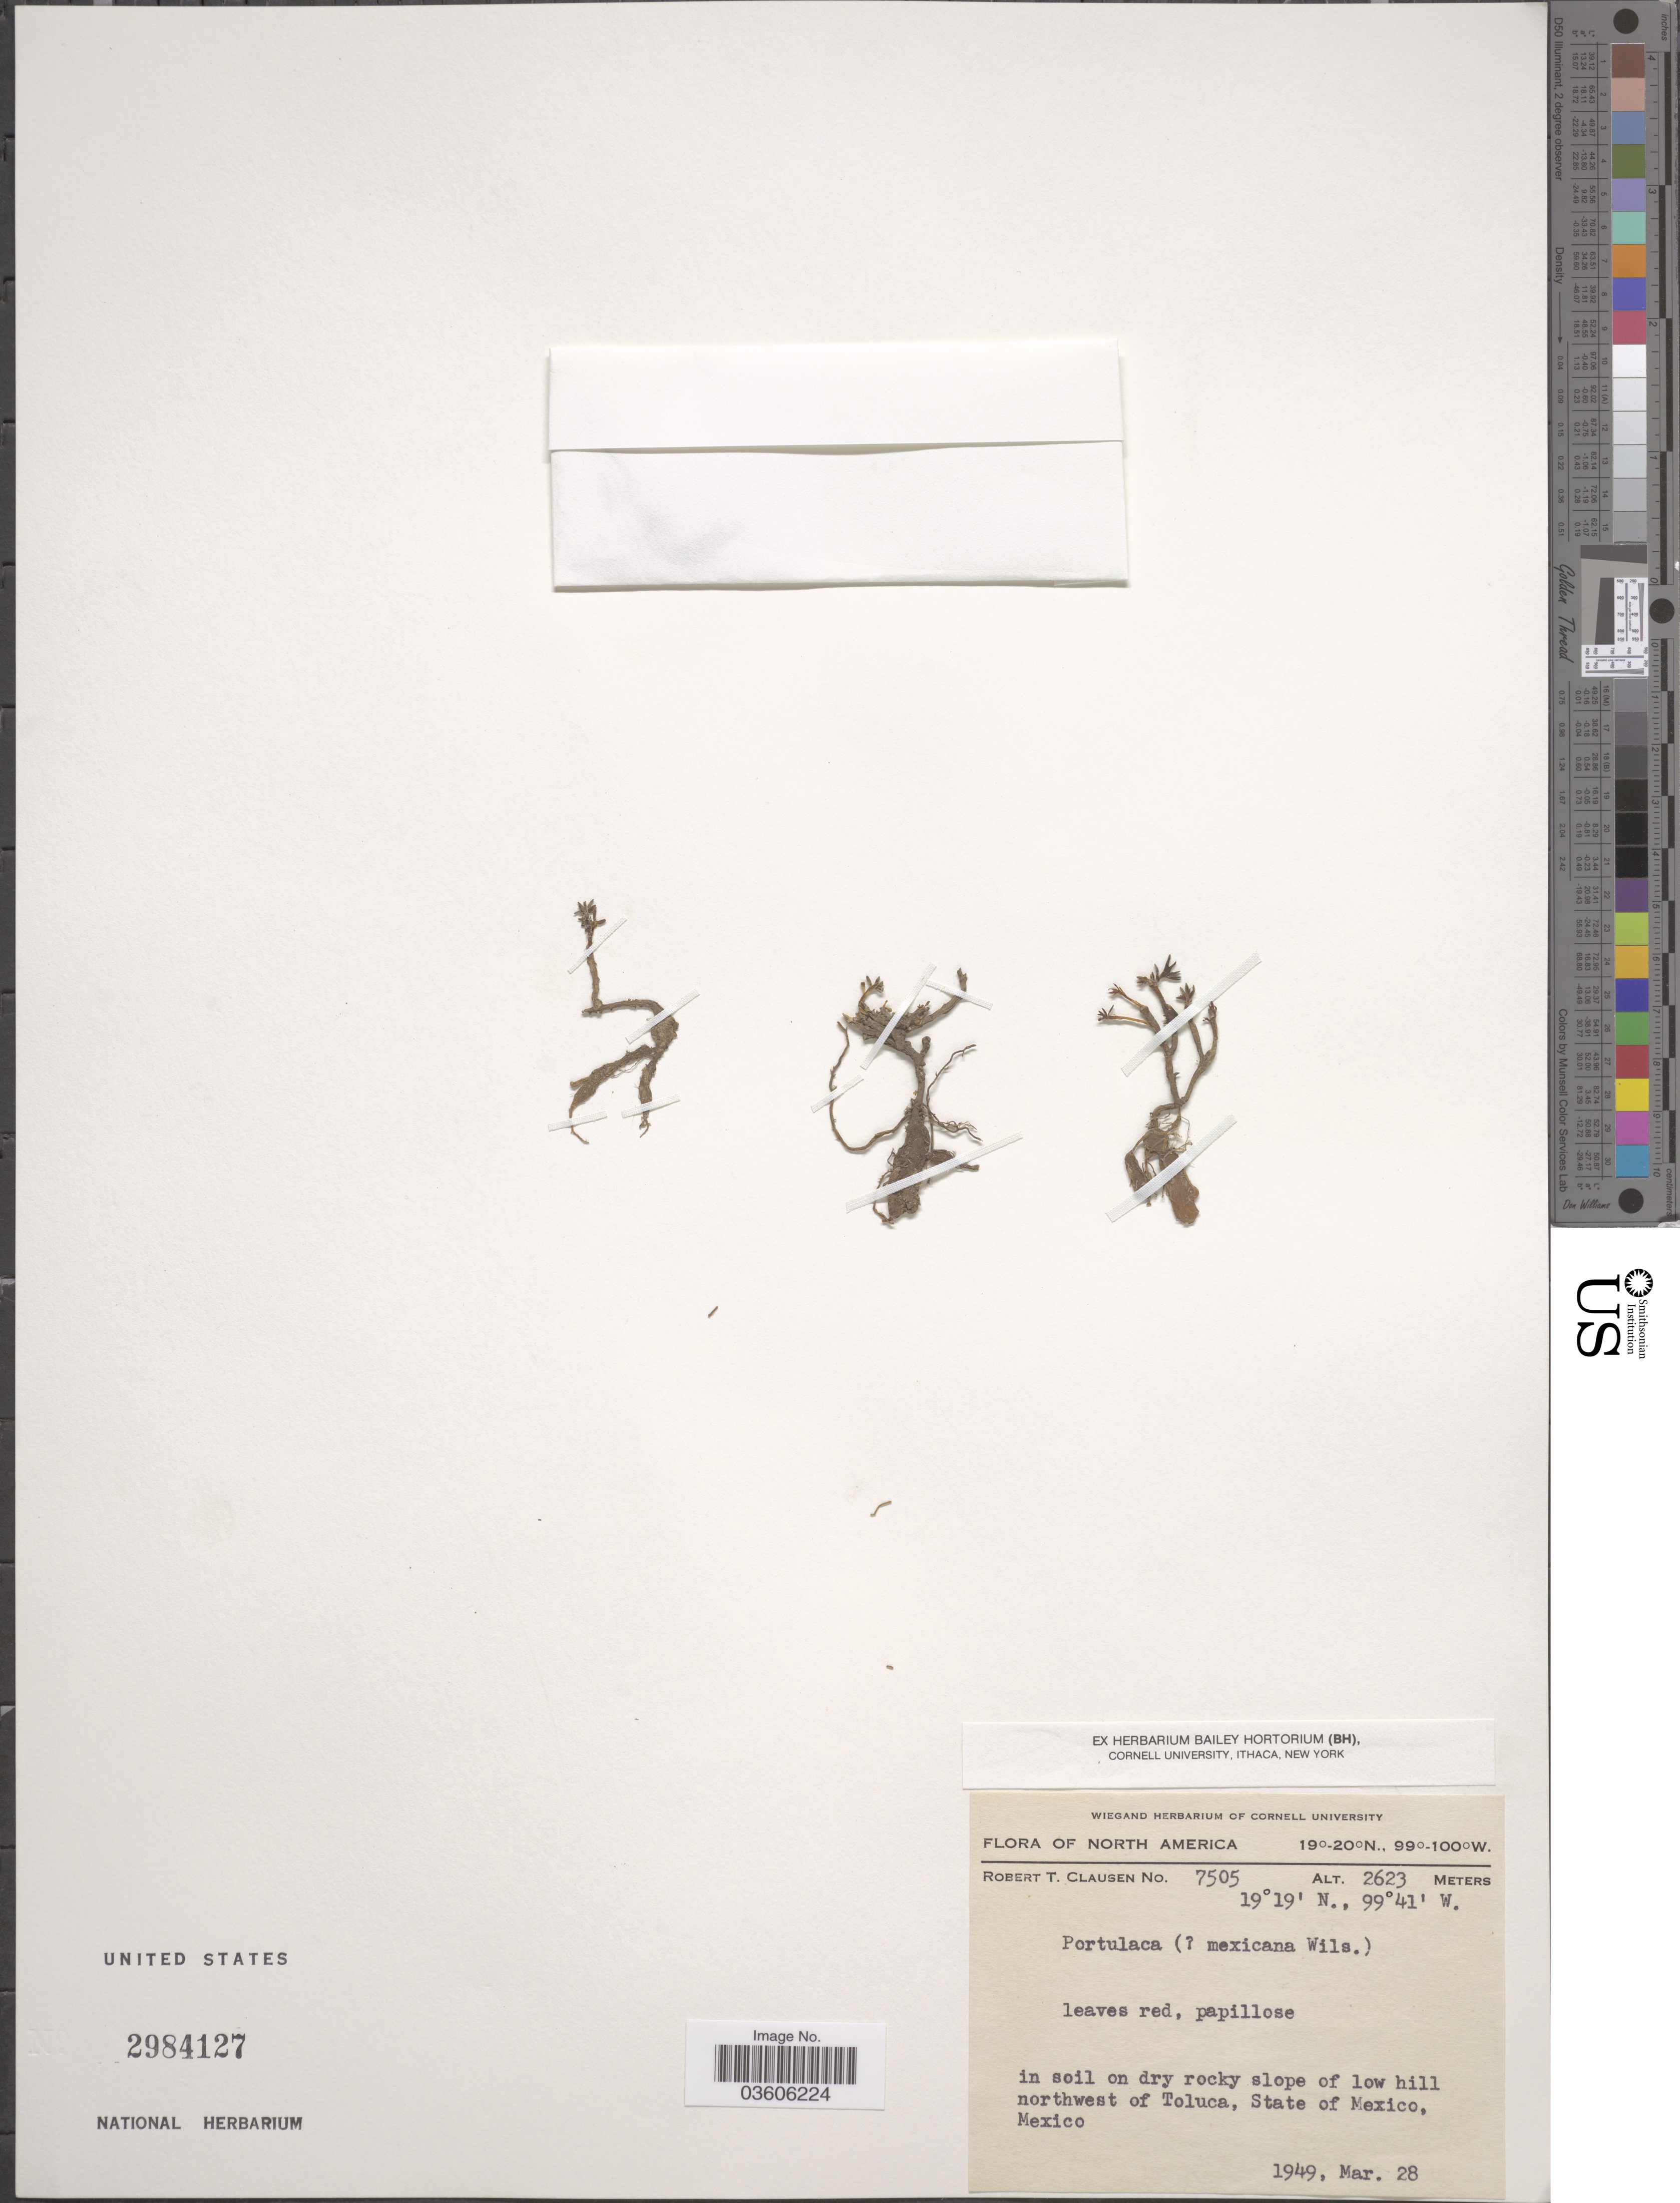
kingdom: Plantae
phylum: Tracheophyta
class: Magnoliopsida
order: Caryophyllales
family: Portulacaceae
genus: Portulaca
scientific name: Portulaca mexicana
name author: P. Wilson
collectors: R. T. Clausen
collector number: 7505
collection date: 1949-03-28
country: Mexico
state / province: México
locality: Northwest of Toluca.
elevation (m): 2623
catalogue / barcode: US 2984127